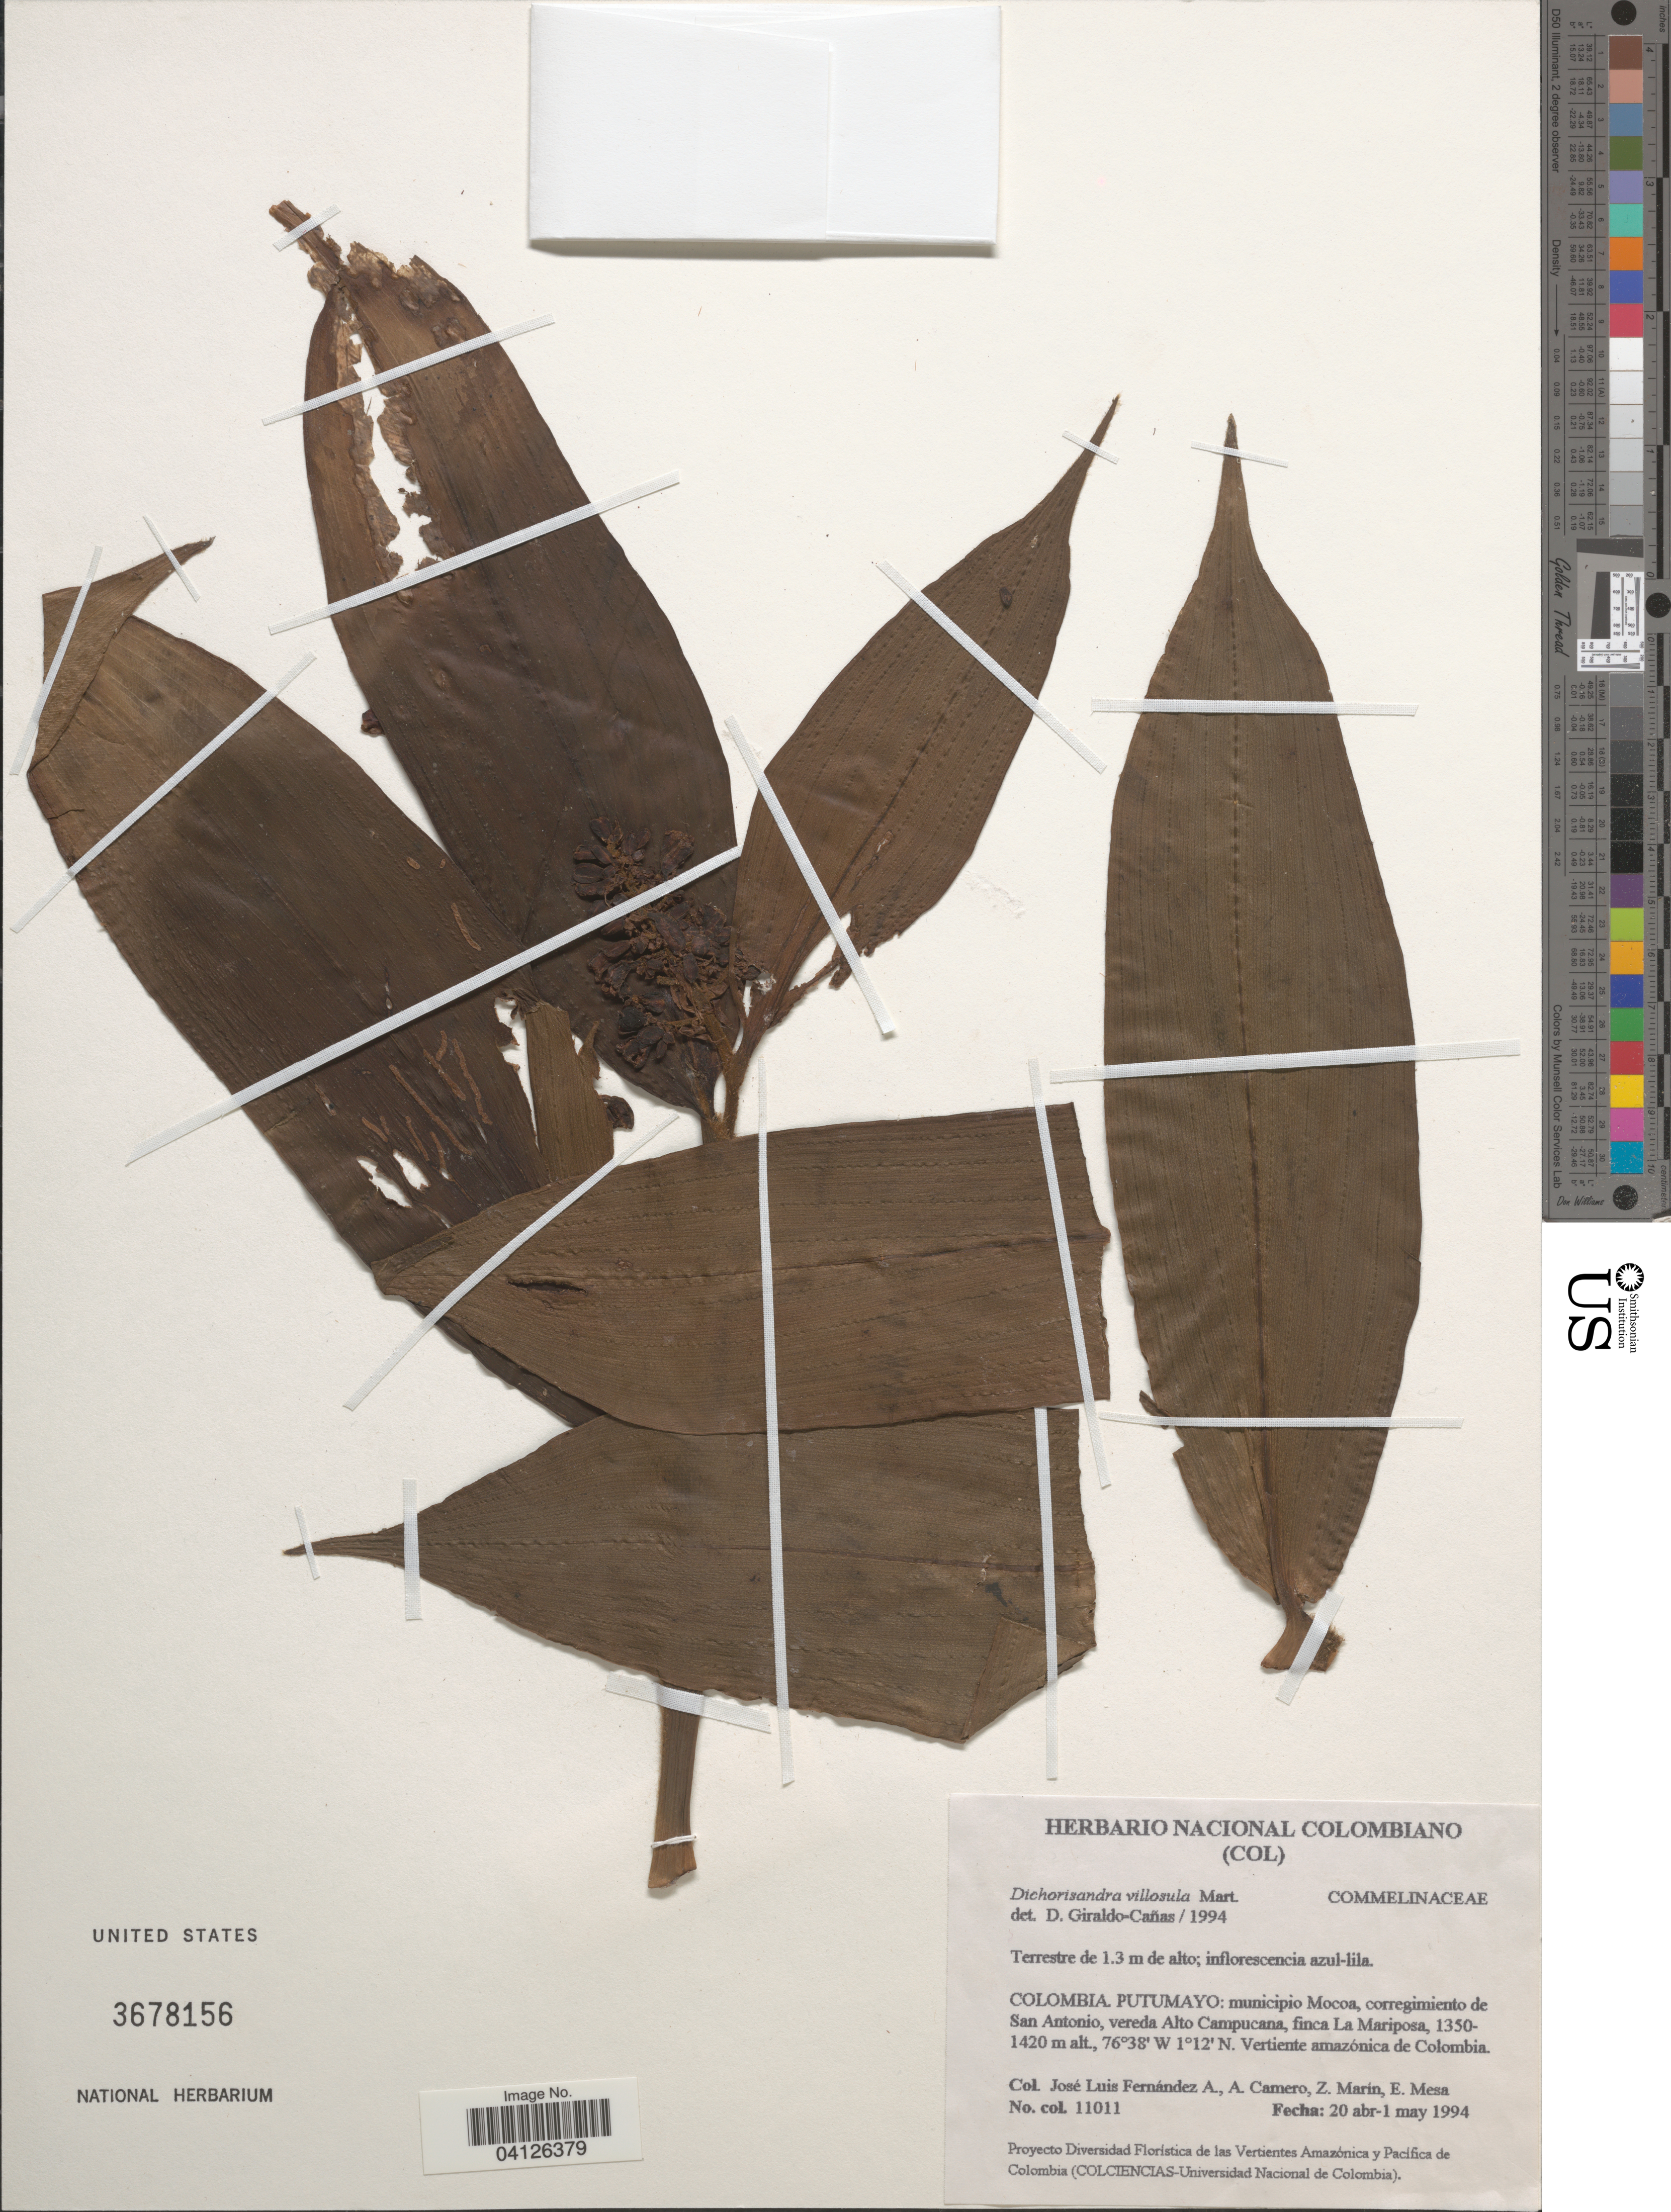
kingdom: Plantae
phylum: Tracheophyta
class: Liliopsida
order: Commelinales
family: Commelinaceae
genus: Dichorisandra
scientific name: Dichorisandra villosula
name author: Mart. ex Schult. f.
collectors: J. L. Fernández-Alonso, A. A. Camero, Z. Marin & E. Mesa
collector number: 11011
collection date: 1994-04-20/1994-05-01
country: Colombia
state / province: Putumayo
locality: Municipio Mocoa, corregimiento de San Antonio, vereda Alto Campucana, finca La Mariposa. Vertiente amazónica de Colombia.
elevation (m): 1350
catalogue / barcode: US 3678156